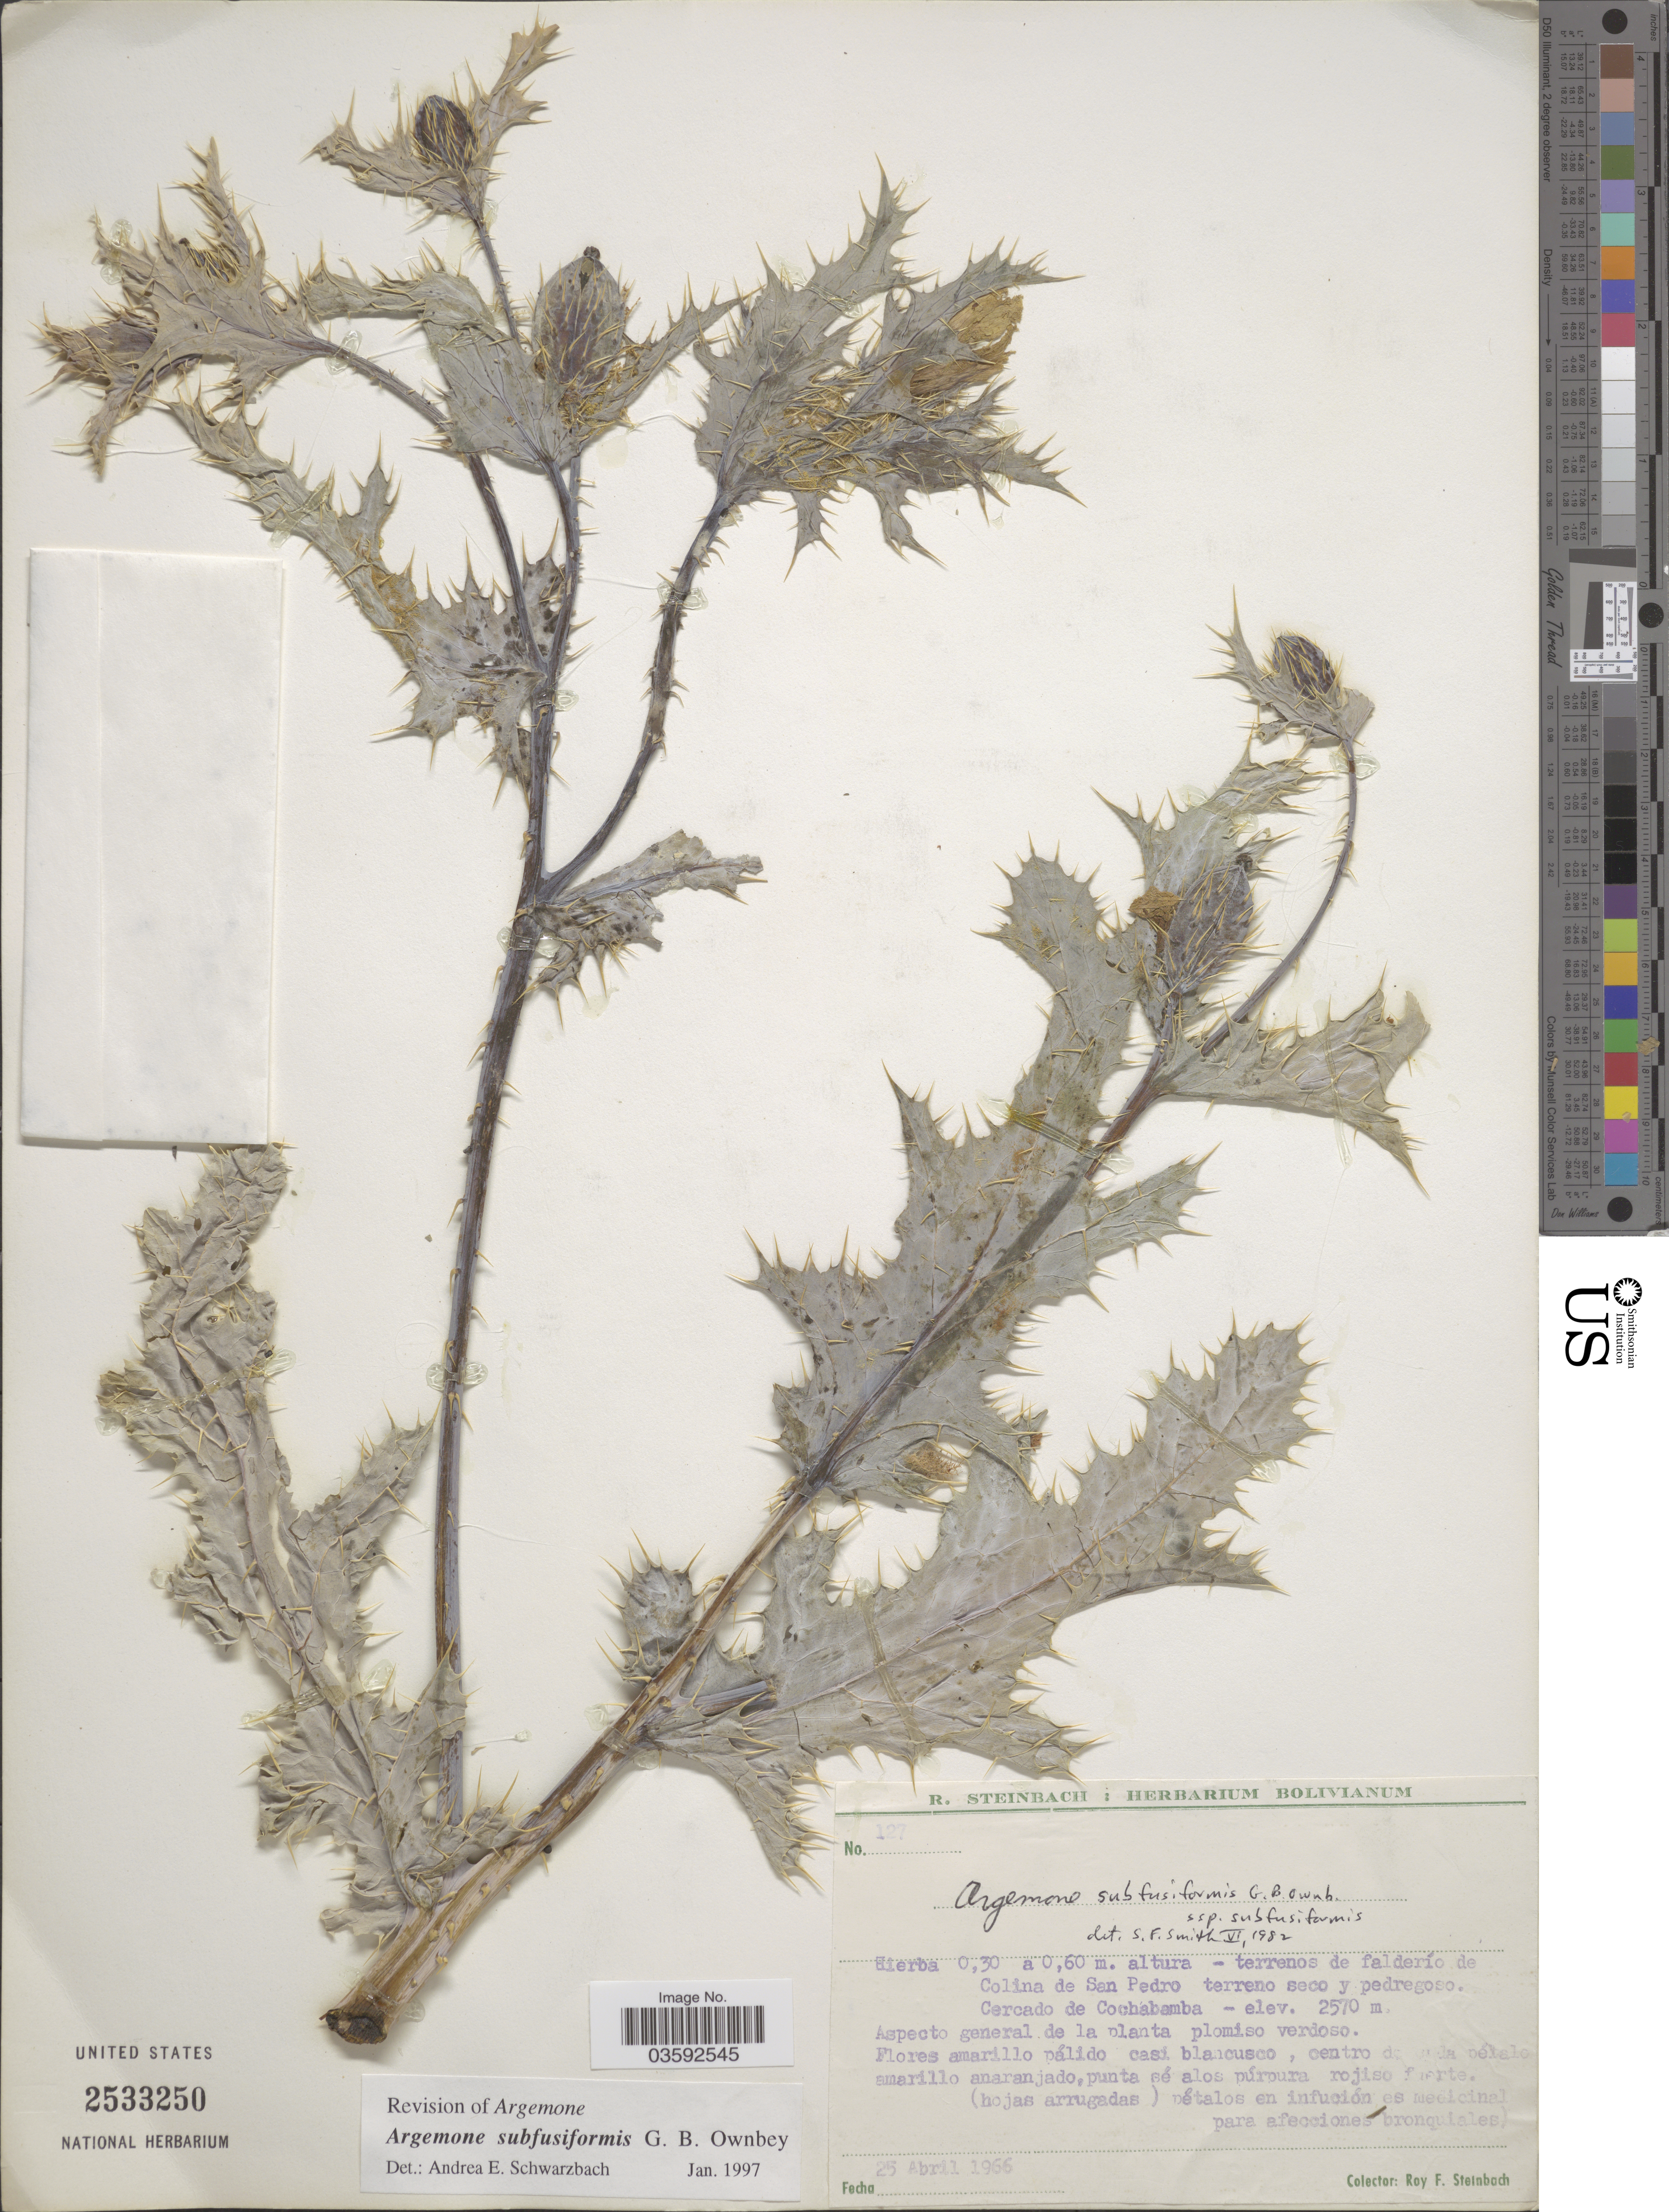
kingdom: Plantae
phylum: Tracheophyta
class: Magnoliopsida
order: Ranunculales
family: Papaveraceae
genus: Argemone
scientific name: Argemone subfusiformis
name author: G.B. Ownbey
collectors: R. F. Steinbach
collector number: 127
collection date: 1966-04-25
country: Bolivia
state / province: Cochabamba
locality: Colina de San Pedro terreno seco y pedregoso. Cercado de Cochabamba.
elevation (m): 2570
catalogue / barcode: US 2533250